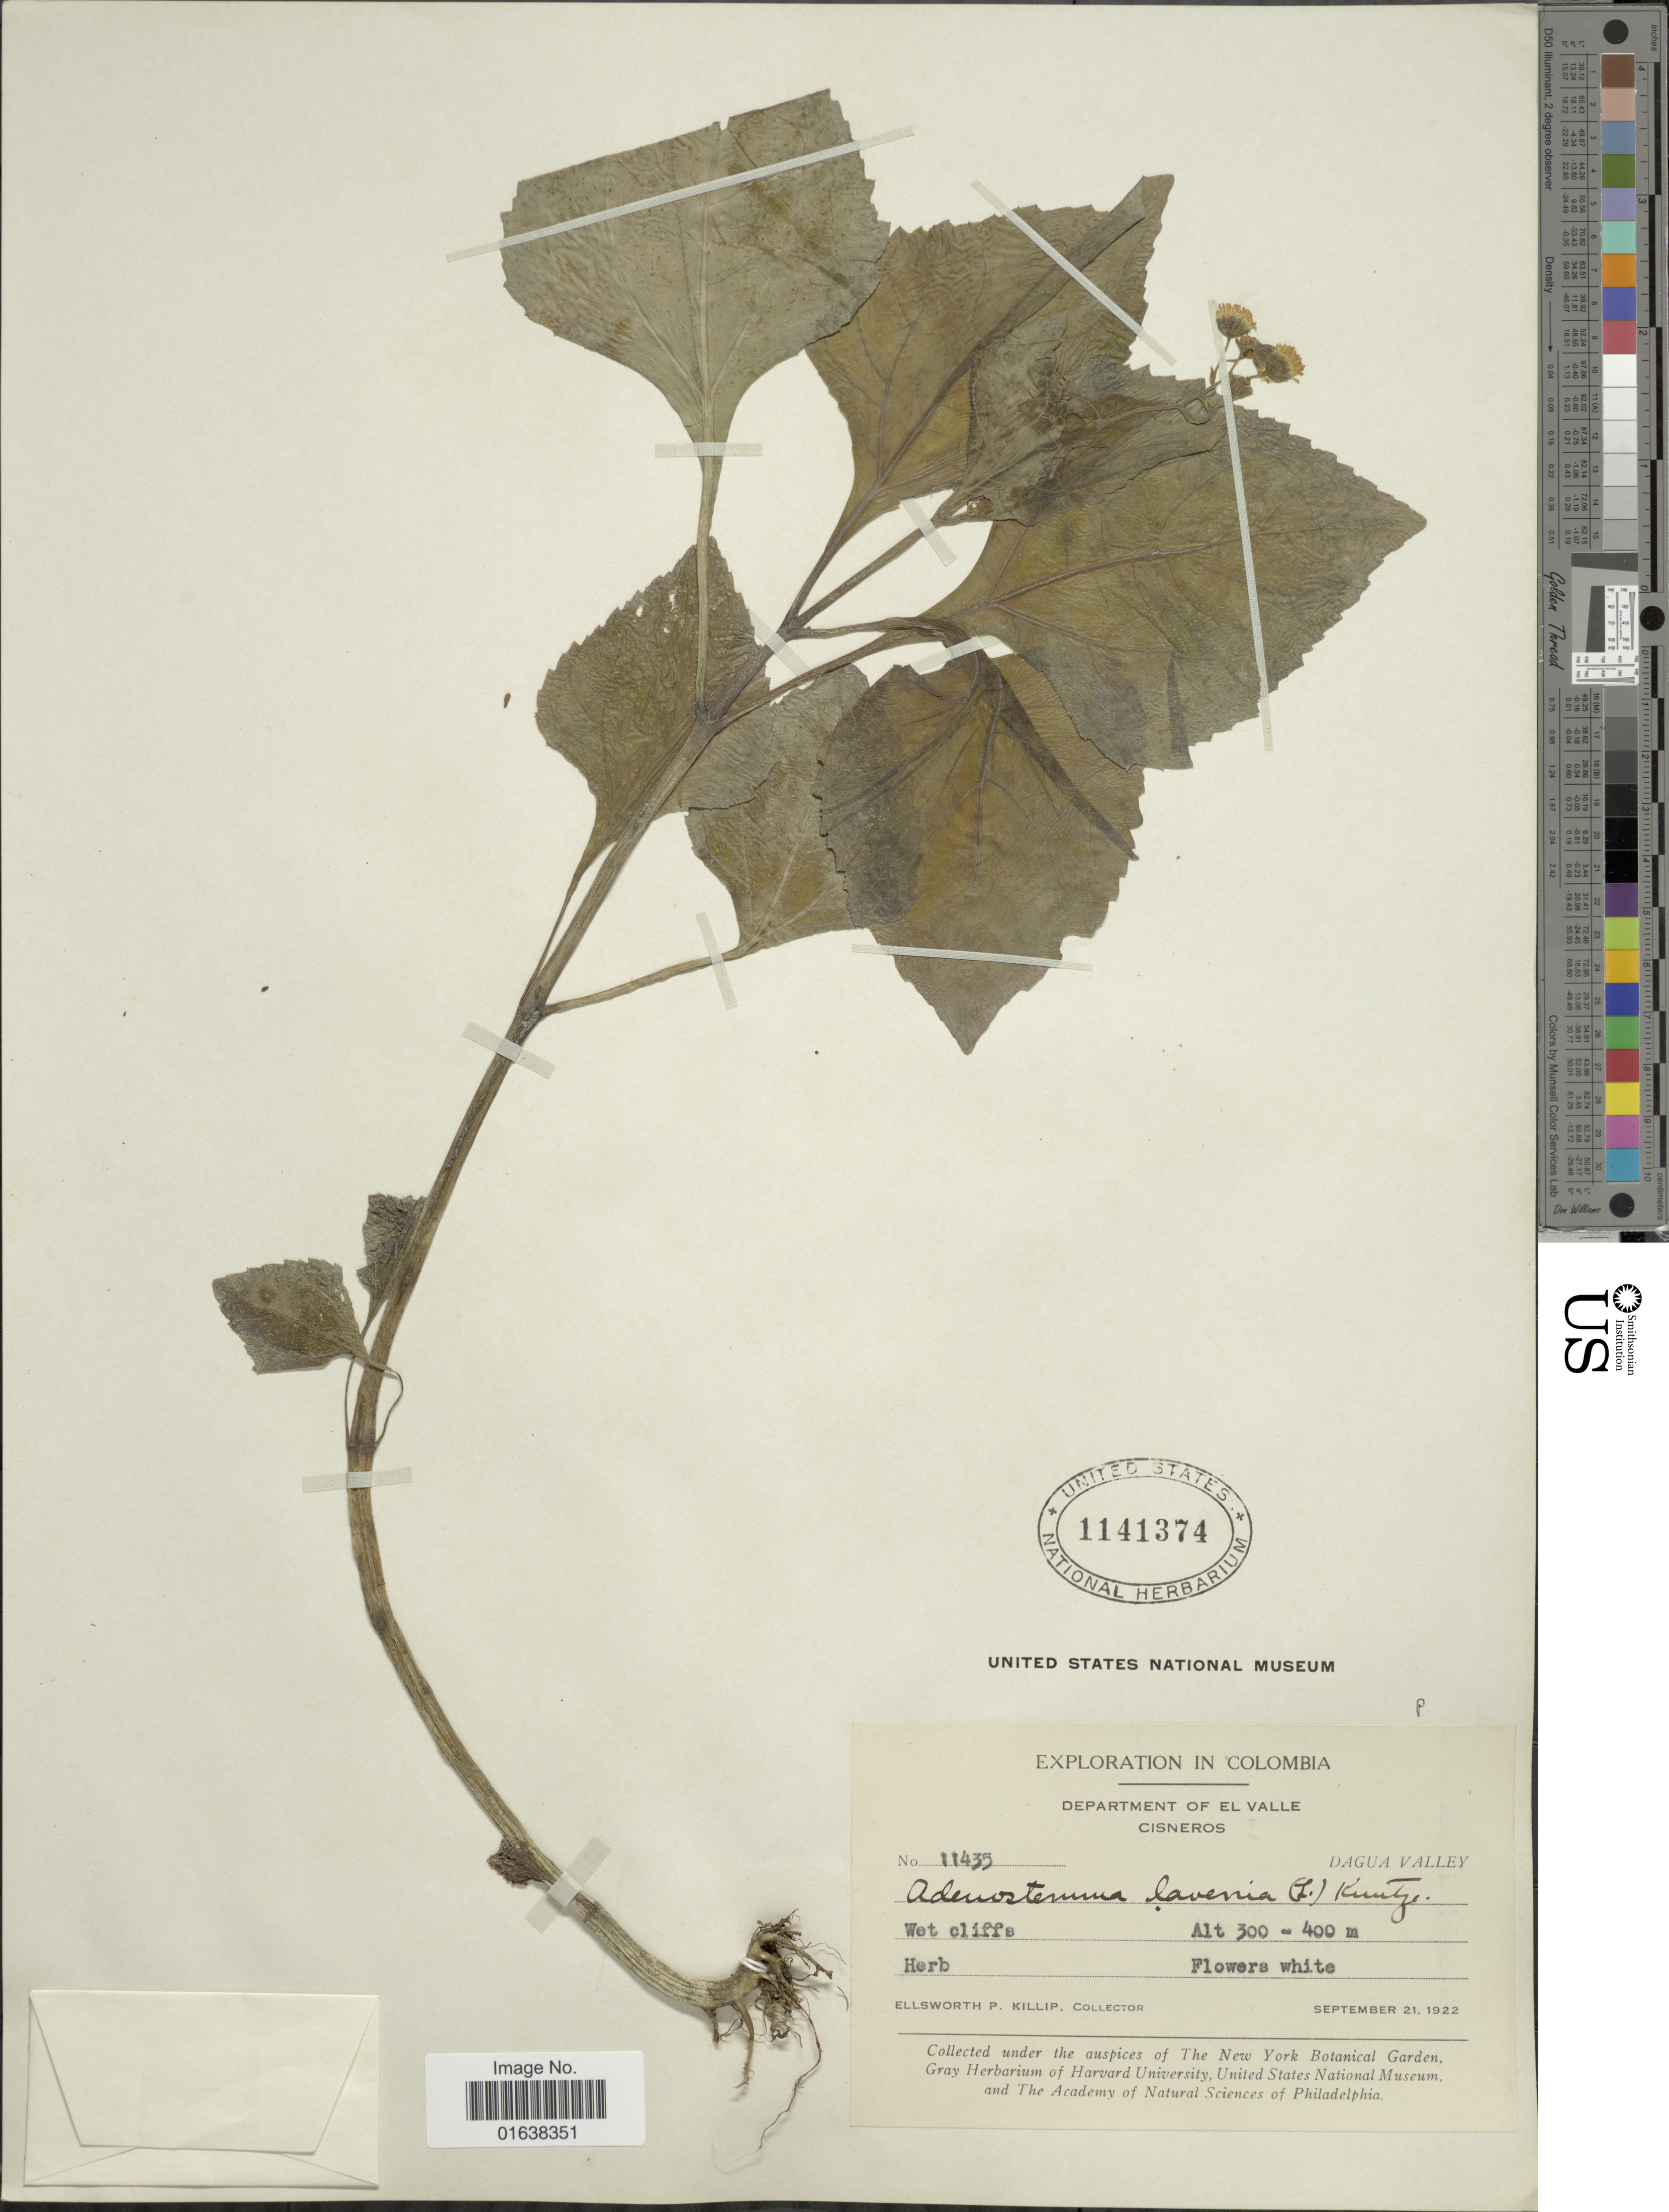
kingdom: Plantae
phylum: Tracheophyta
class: Magnoliopsida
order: Asterales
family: Asteraceae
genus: Adenostemma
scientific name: Adenostemma platyphyllum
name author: Cass.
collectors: E. P. Killip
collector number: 11435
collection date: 1922-09-21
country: Colombia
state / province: Valle del Cauca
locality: Colombia. Department of El Valle. Cisneros. Wet cliffs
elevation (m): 300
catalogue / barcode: US 1141374